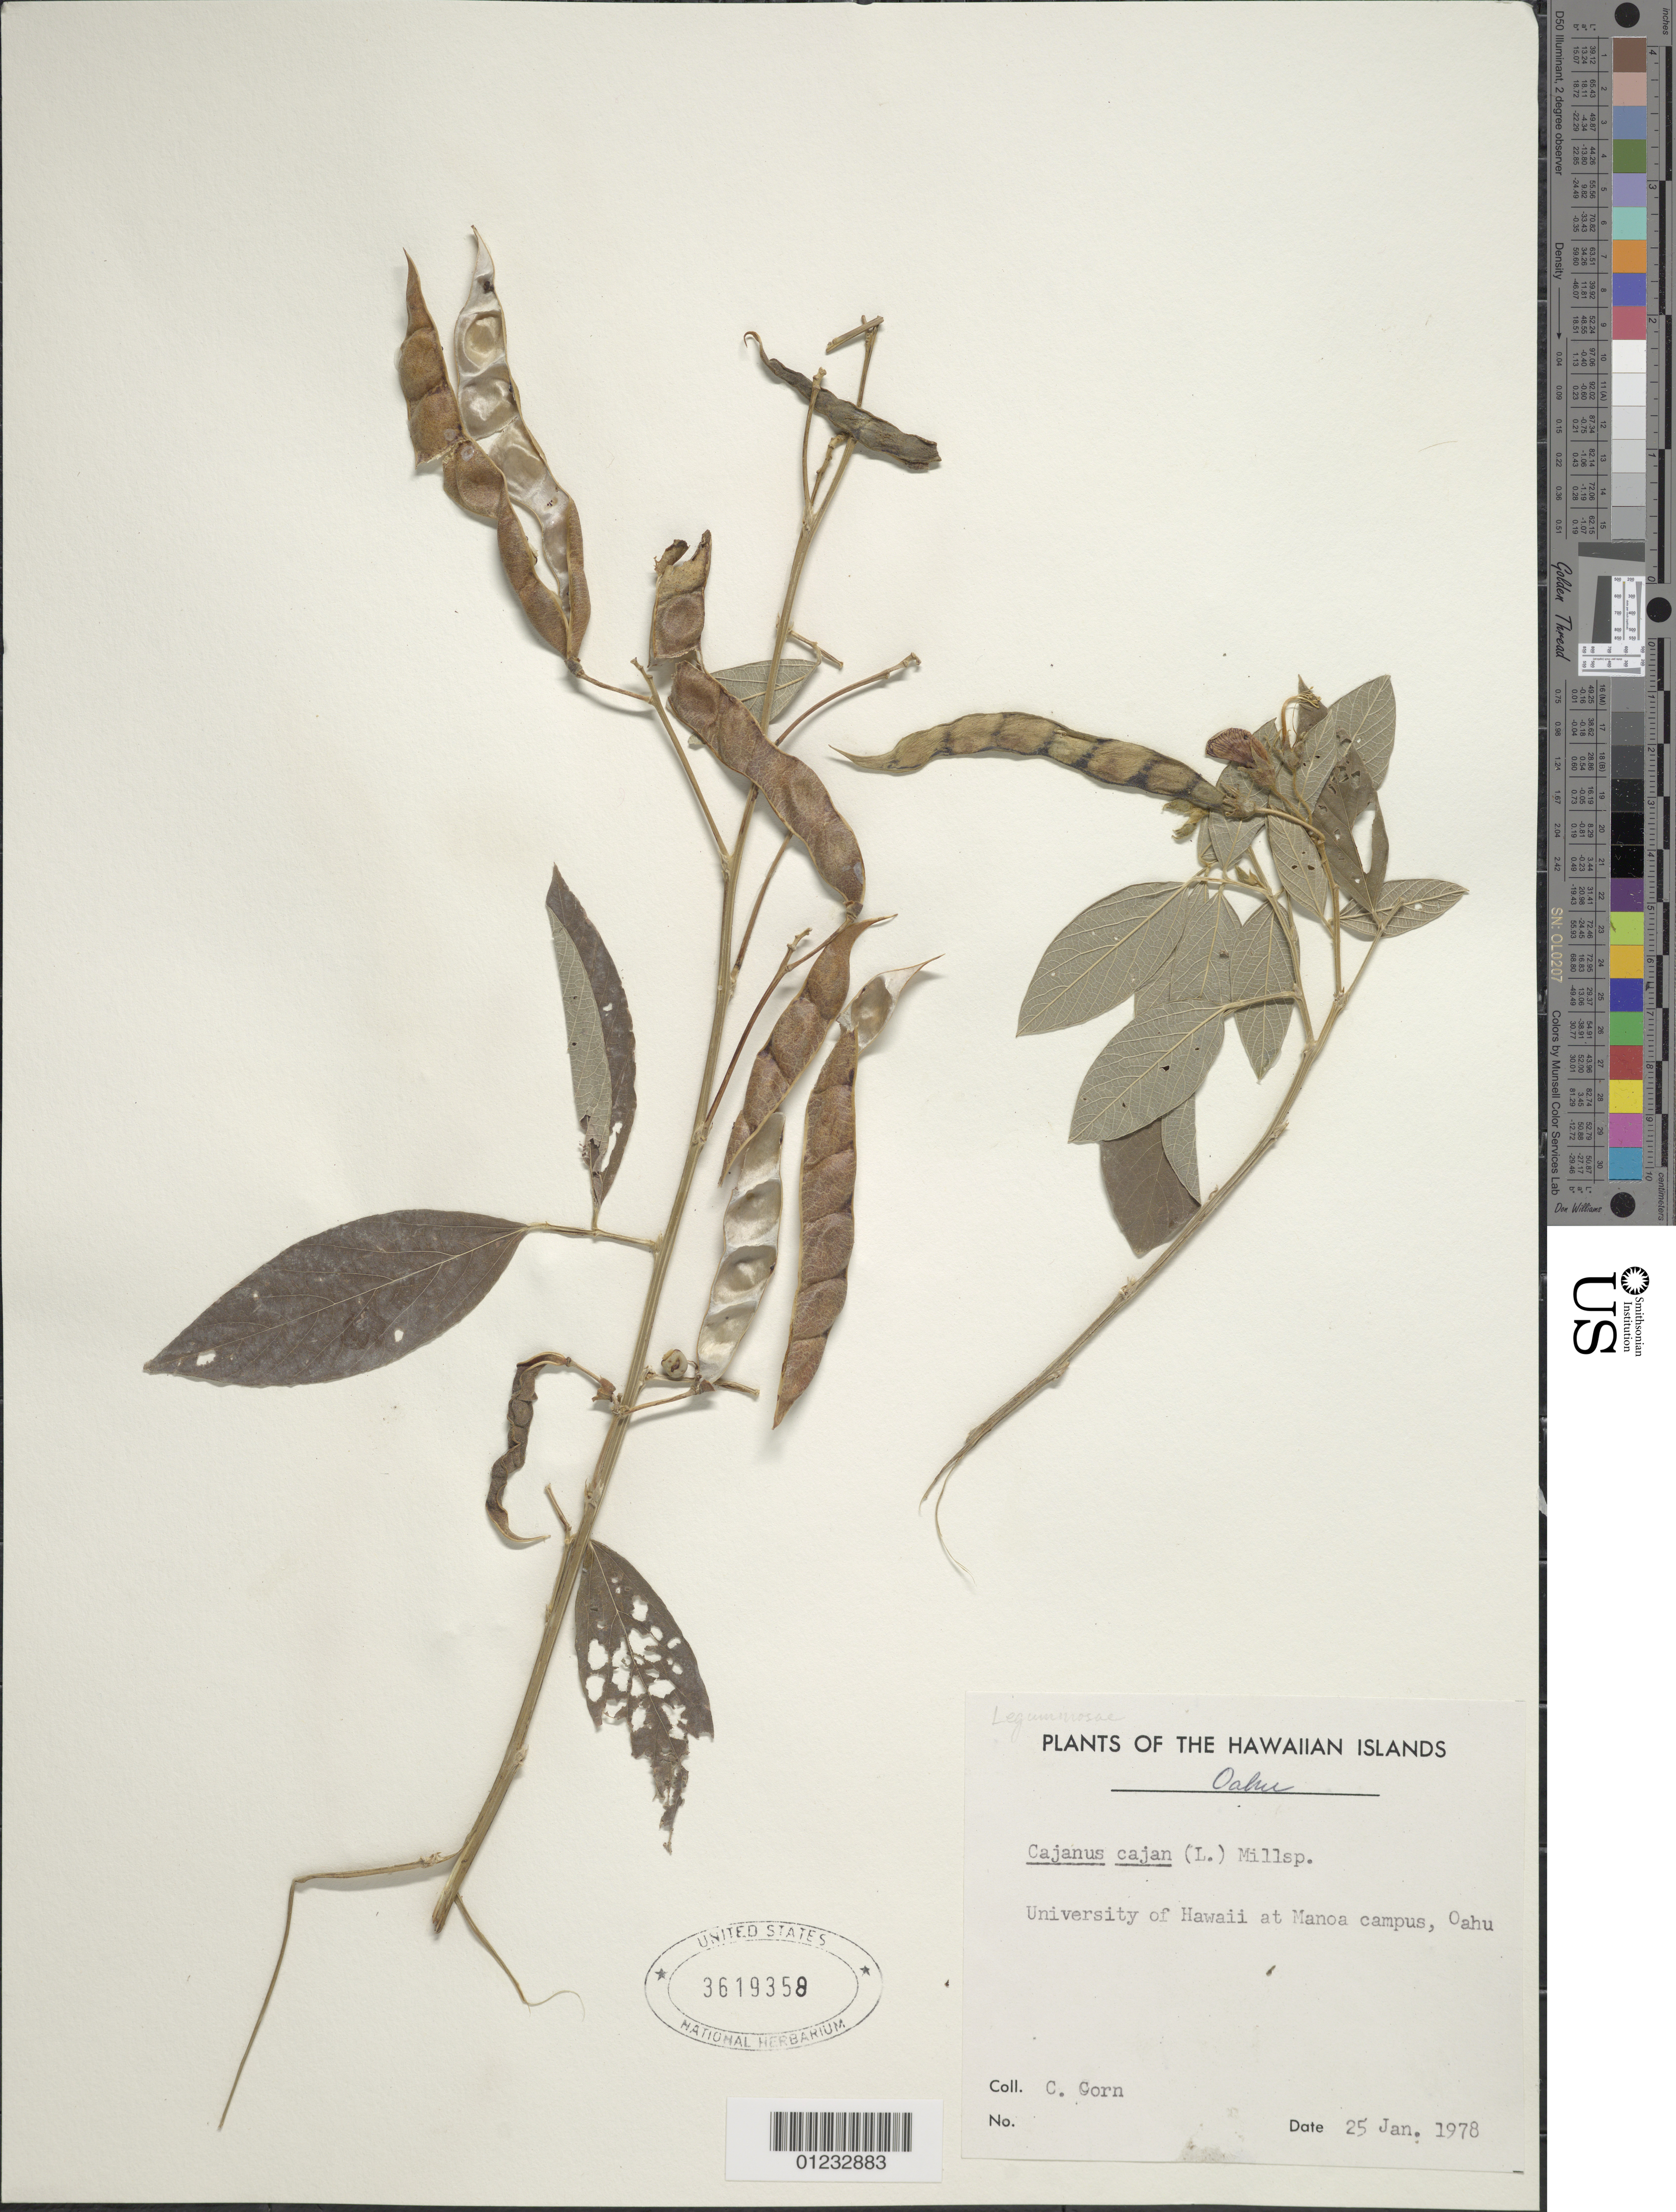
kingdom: Plantae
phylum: Tracheophyta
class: Magnoliopsida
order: Fabales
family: Fabaceae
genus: Cajanus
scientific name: Cajanus cajan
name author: (L.) Huth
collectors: C. Corn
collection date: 1978-01-25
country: United States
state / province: Hawaii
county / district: Honolulu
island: Oahu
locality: University of Hawaii at Manoa campus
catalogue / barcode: US 3619358